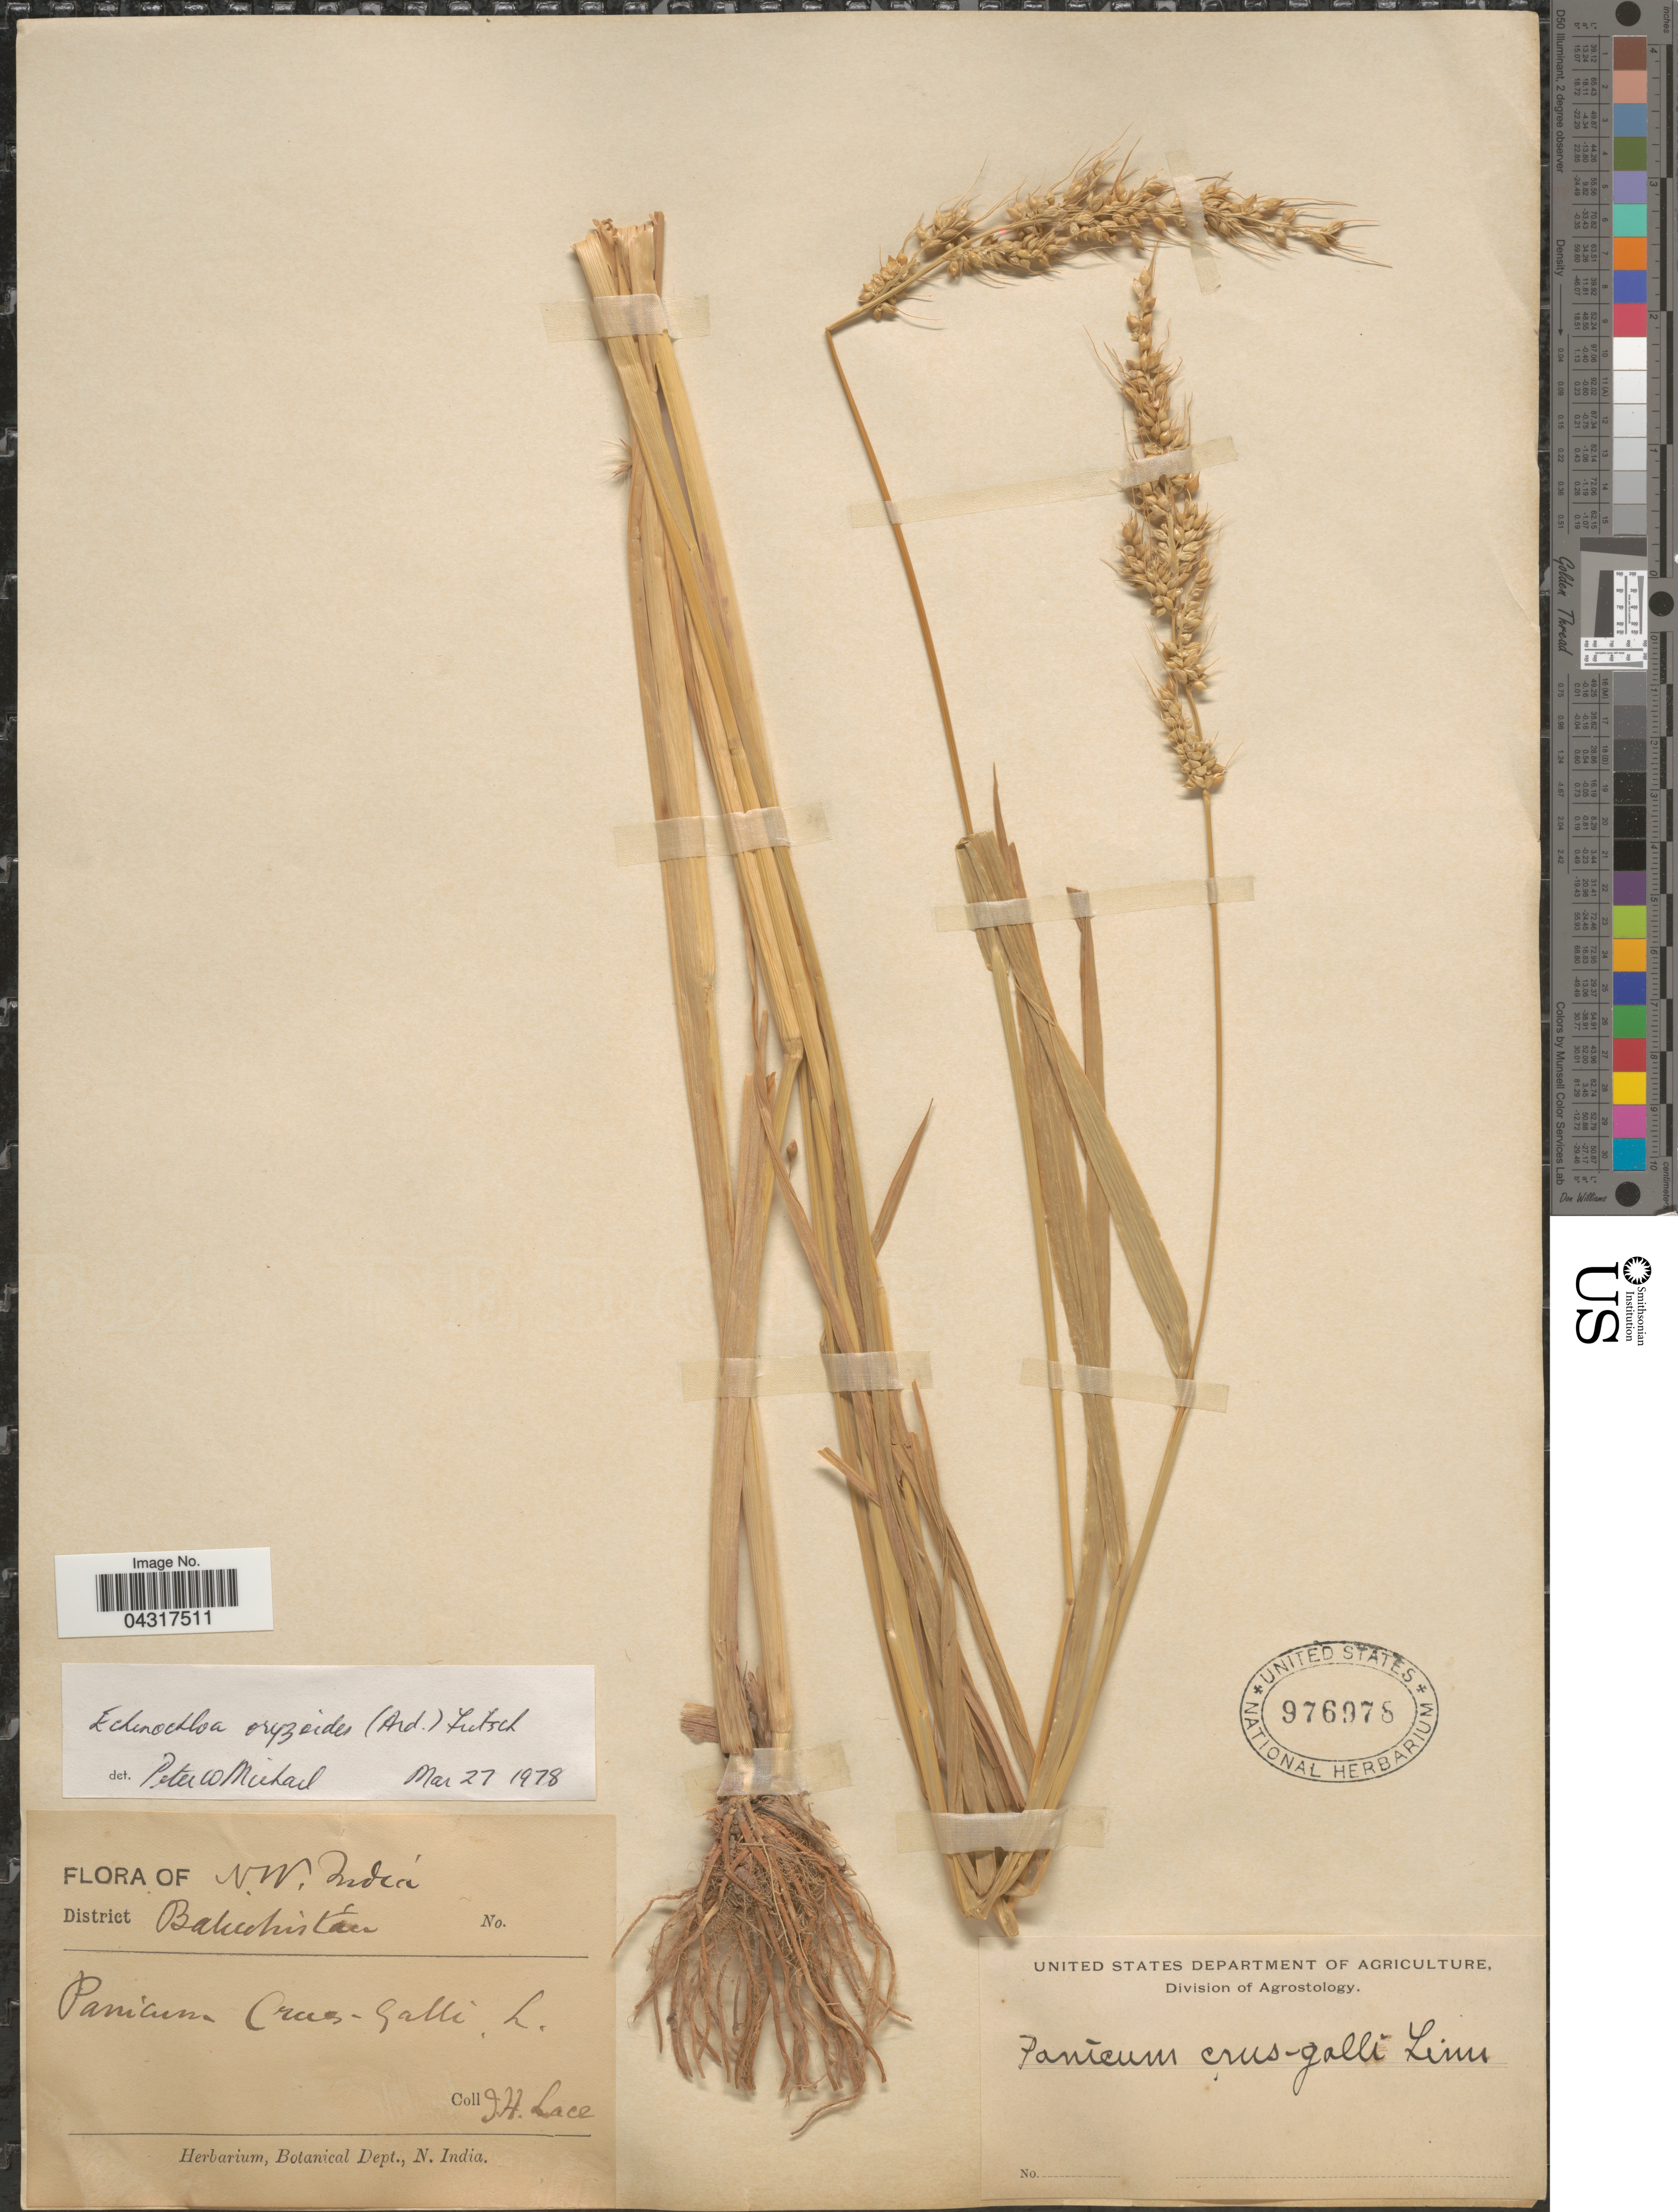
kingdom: Plantae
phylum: Tracheophyta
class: Liliopsida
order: Poales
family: Poaceae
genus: Echinochloa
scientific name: Echinochloa oryzoides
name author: (Ard.) Fritsch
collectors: J. Lace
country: India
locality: N.W. India. District Balochistan.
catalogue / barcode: US 976978